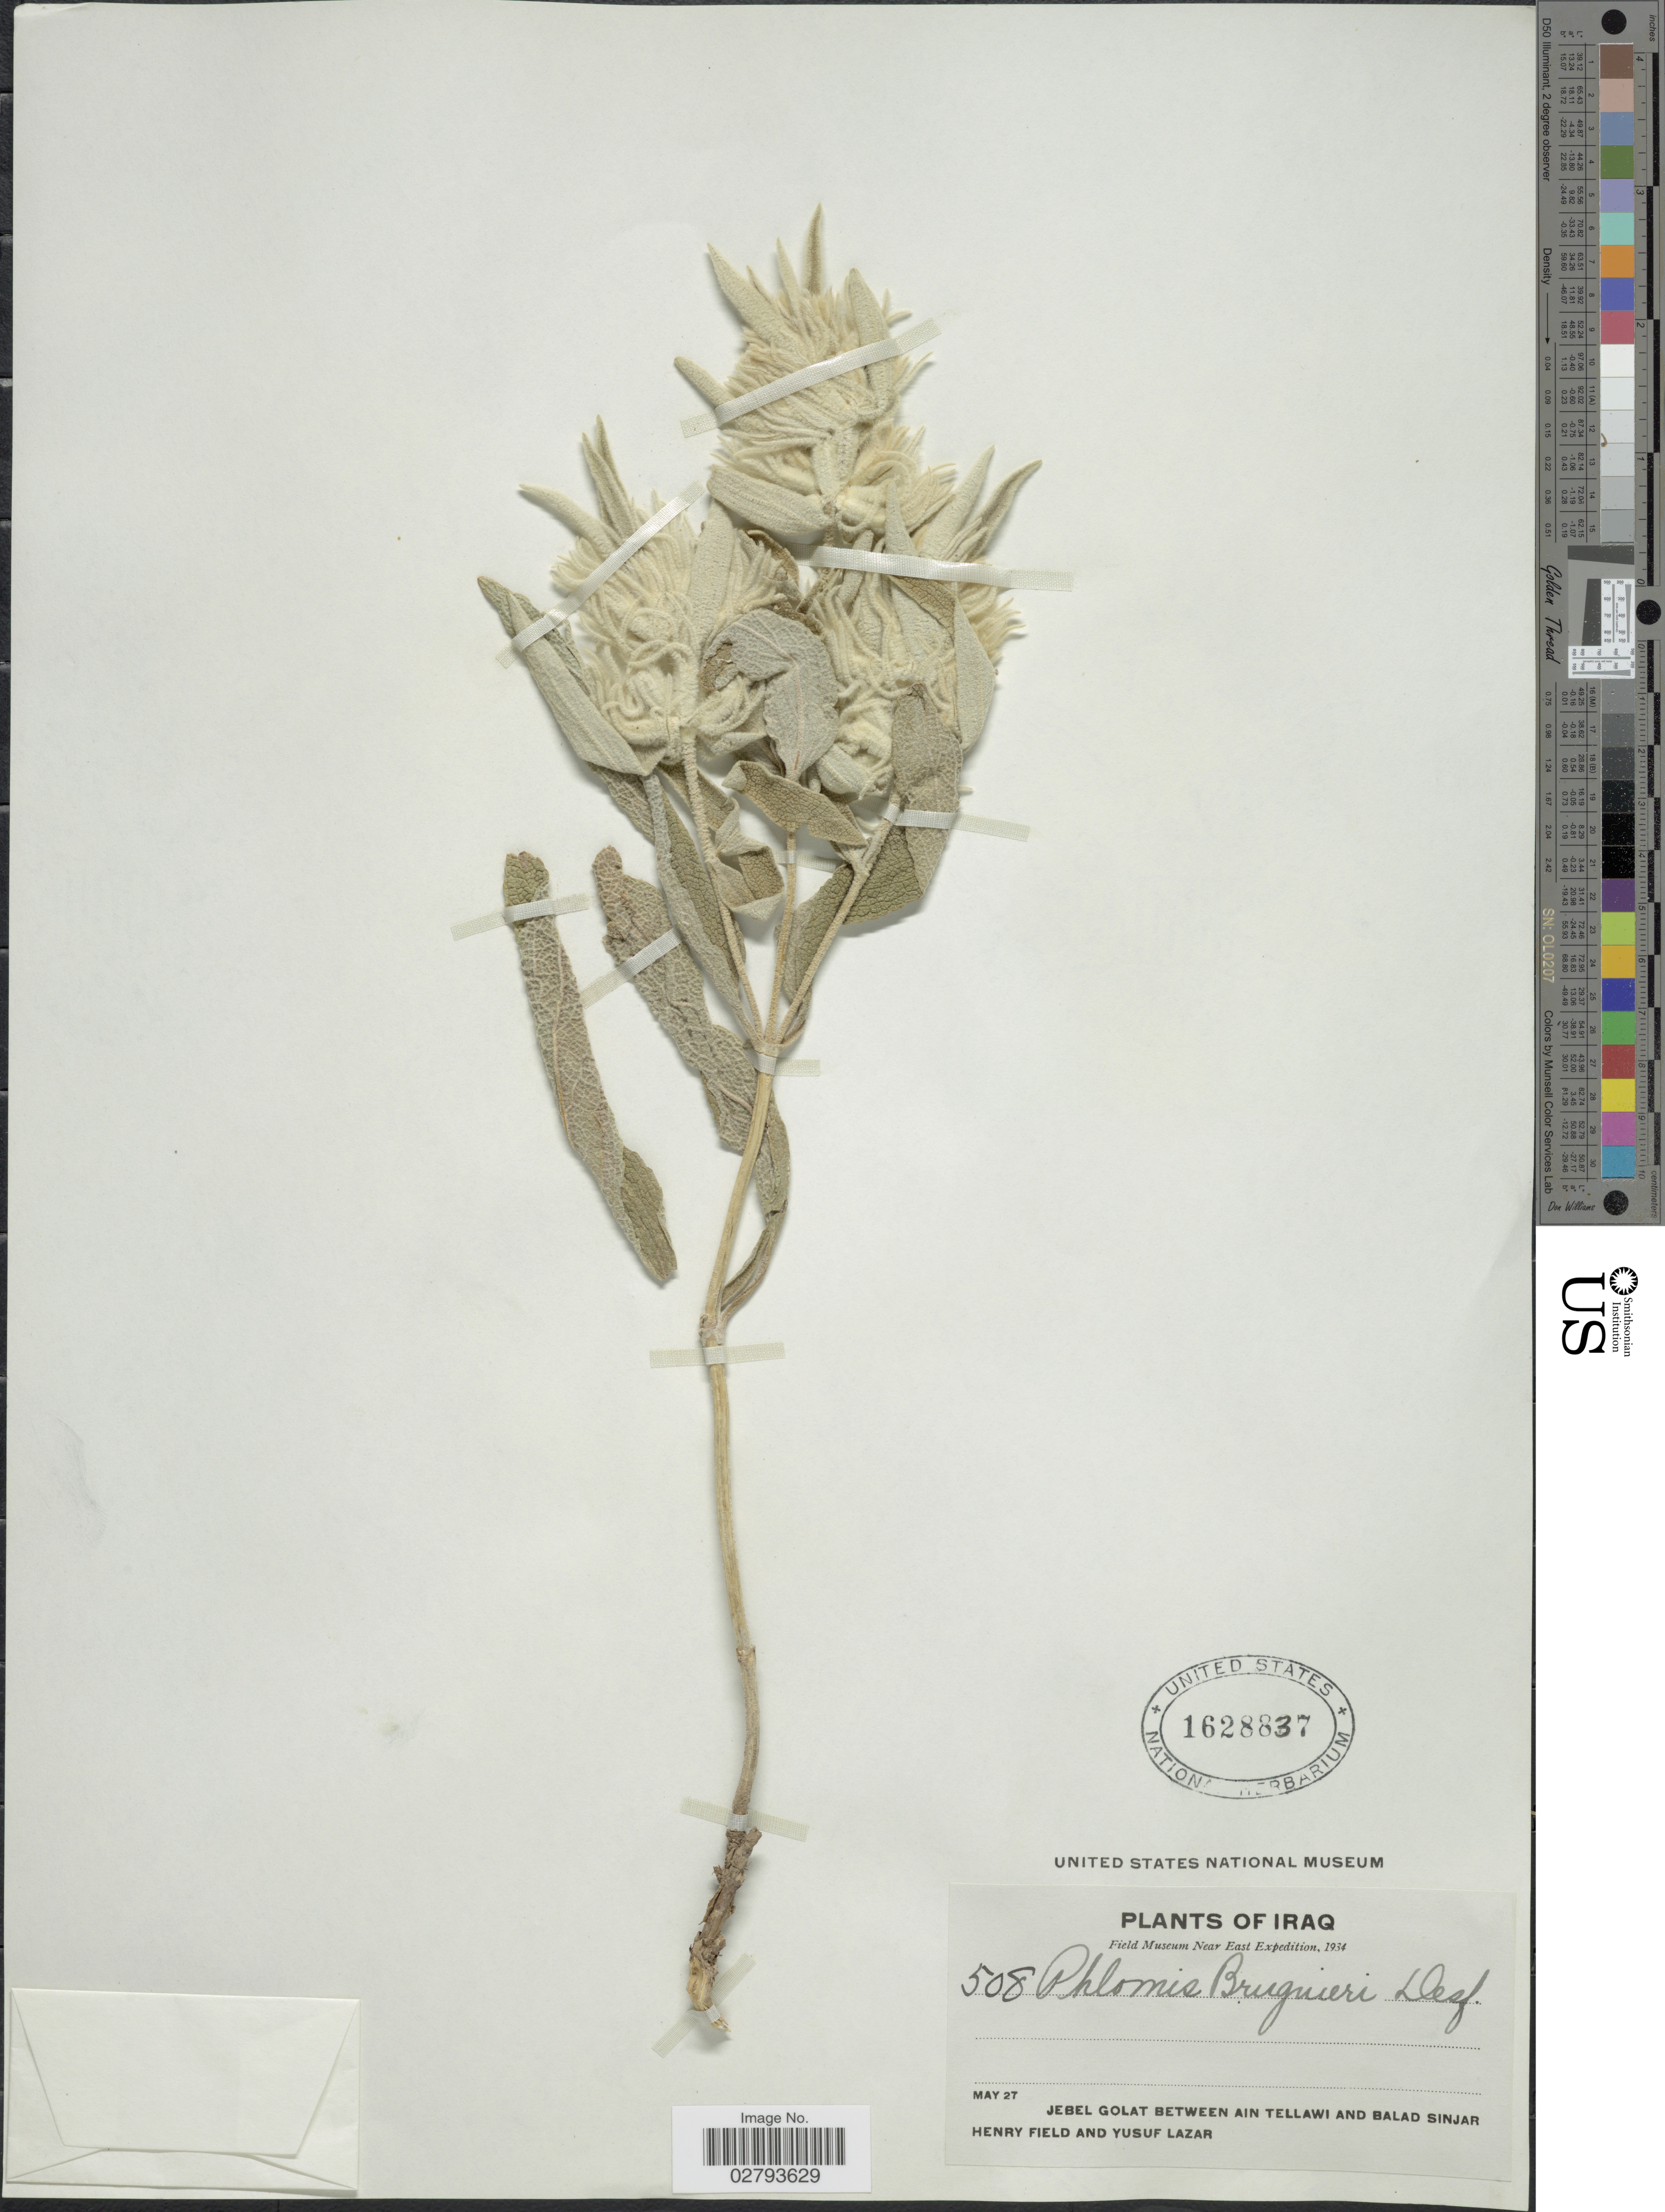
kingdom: Plantae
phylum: Tracheophyta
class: Magnoliopsida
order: Lamiales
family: Lamiaceae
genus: Phlomis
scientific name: Phlomis bruguieri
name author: Desf.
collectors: H. Field & Y. Lazar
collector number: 508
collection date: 1934-05-27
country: Iraq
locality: Jebel Golat between Ain Tellawi and Balad Sinjar.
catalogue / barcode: US 1628837